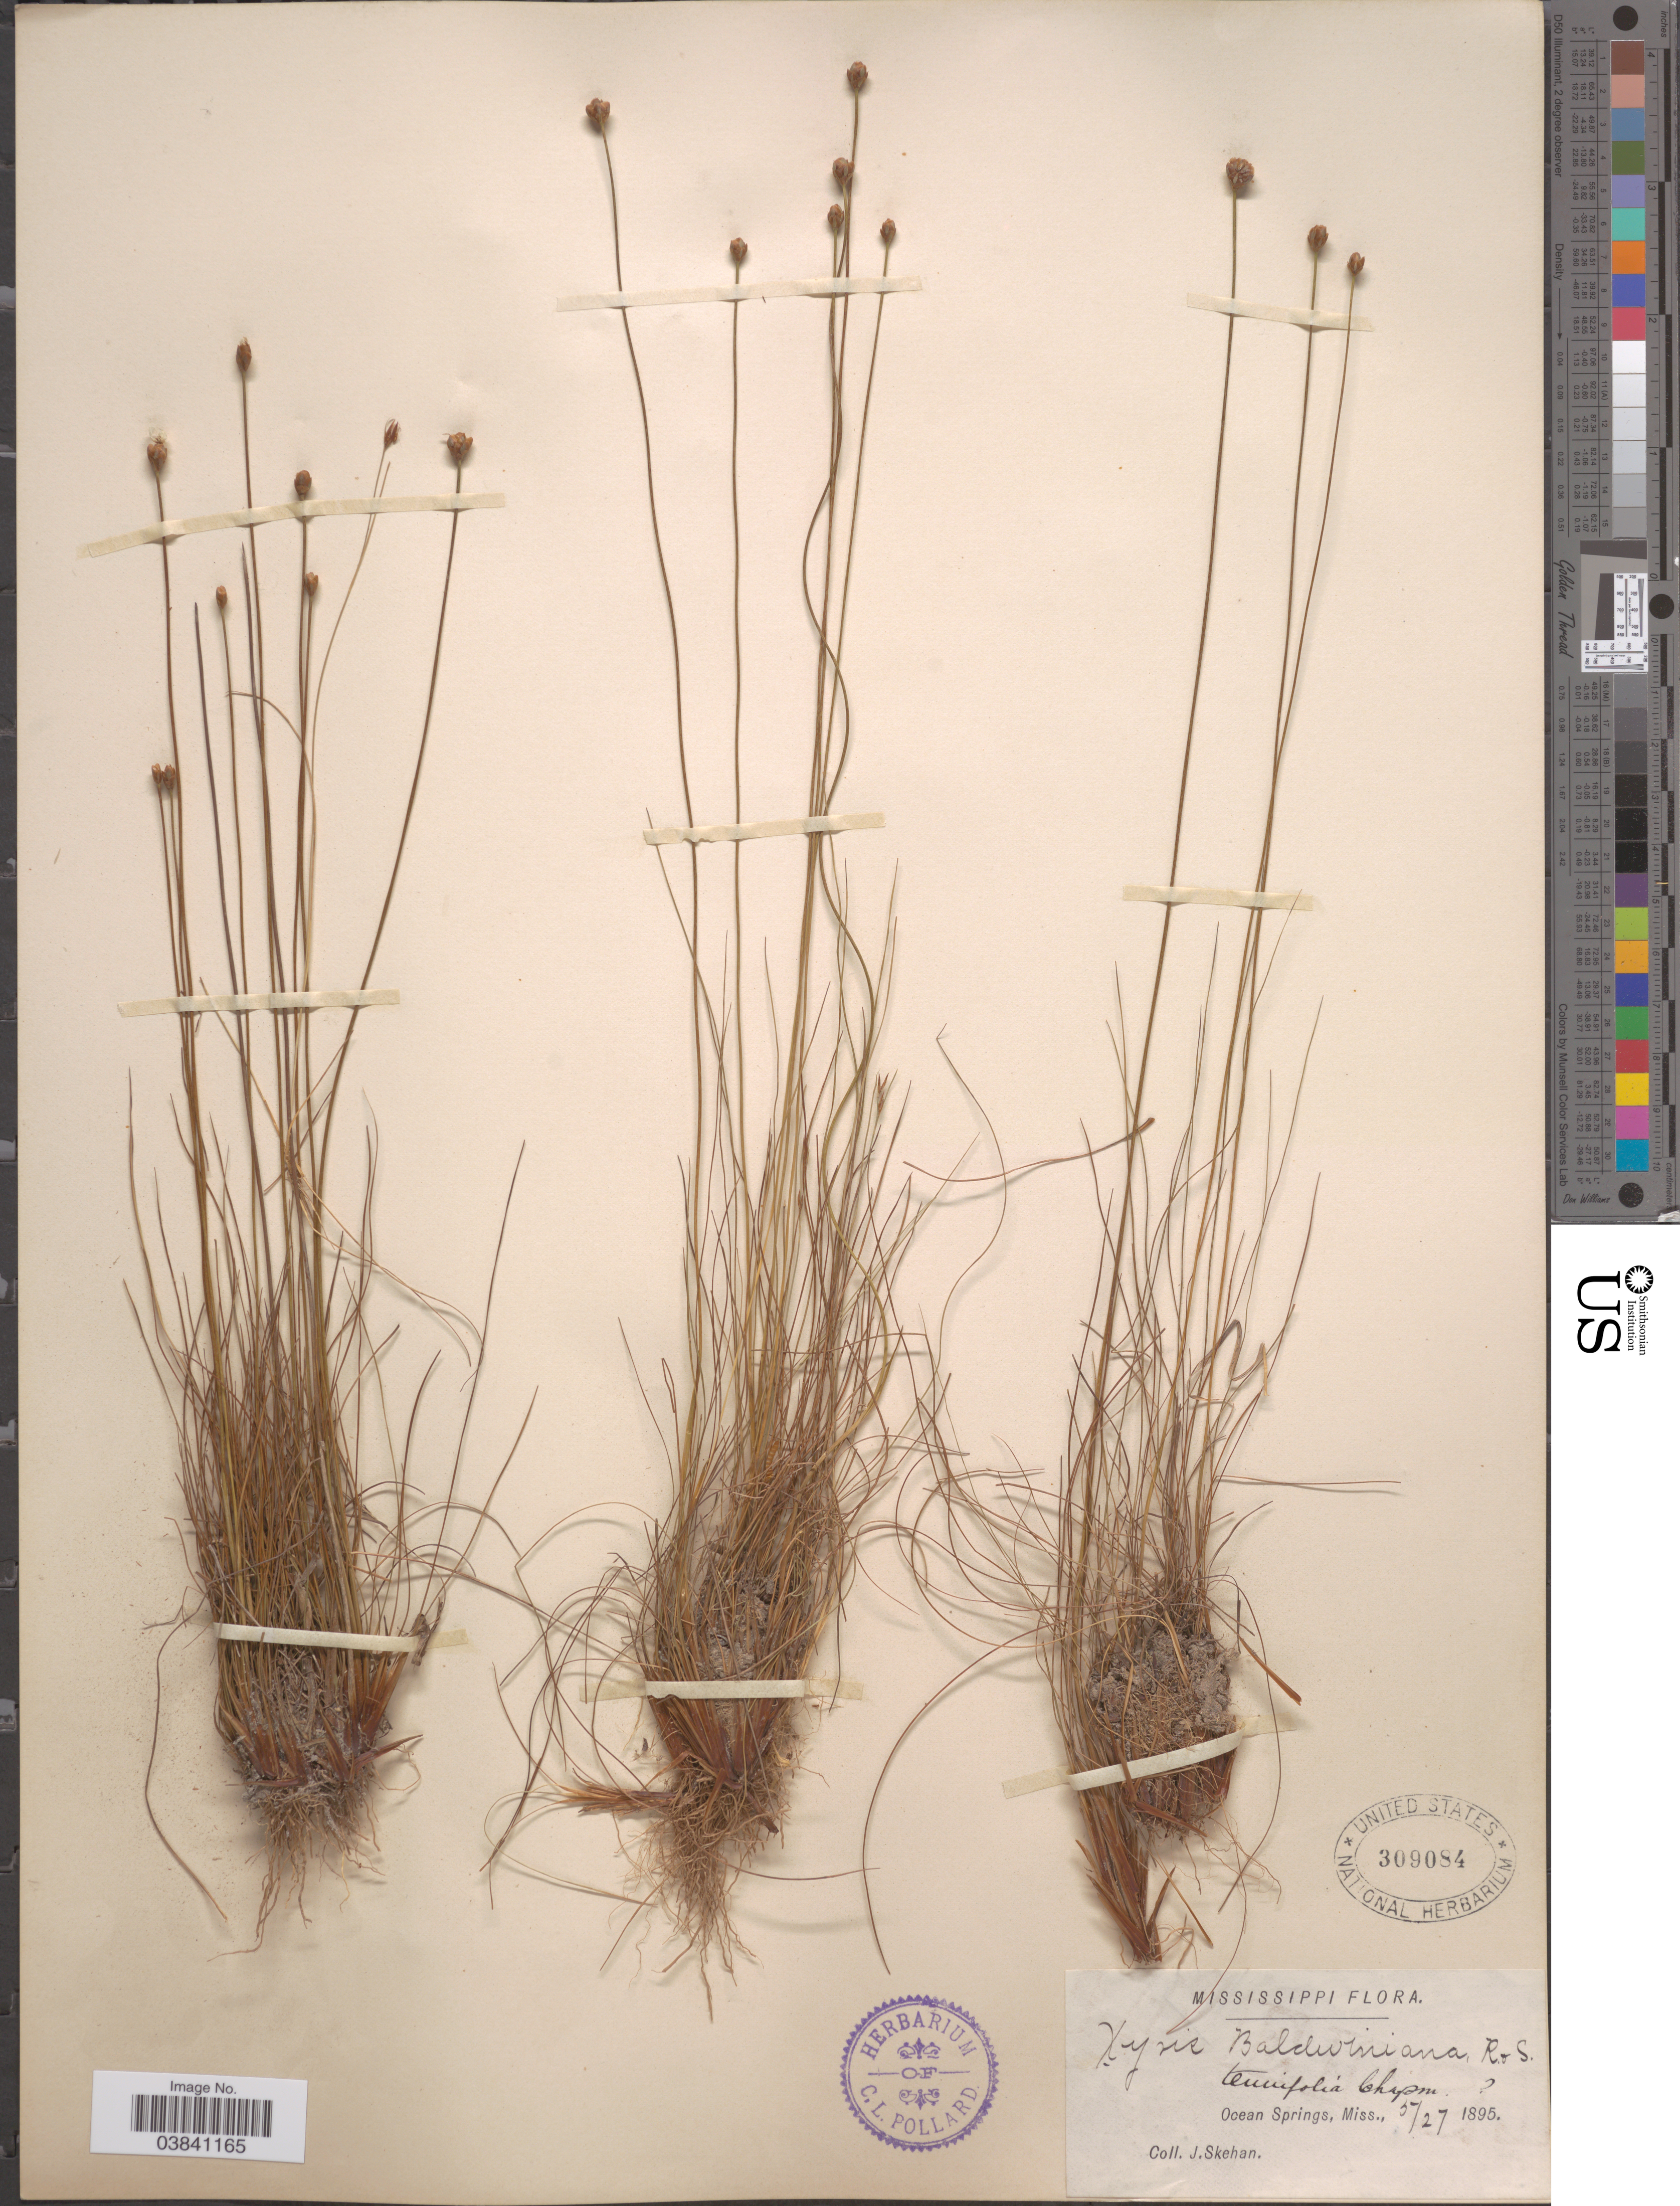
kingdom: Plantae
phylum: Tracheophyta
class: Liliopsida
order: Poales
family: Xyridaceae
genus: Xyris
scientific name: Xyris baldwiniana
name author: Schult.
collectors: J. Skehan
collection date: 1895-05-27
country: United States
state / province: Mississippi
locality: Ocean Springs.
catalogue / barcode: US 309084